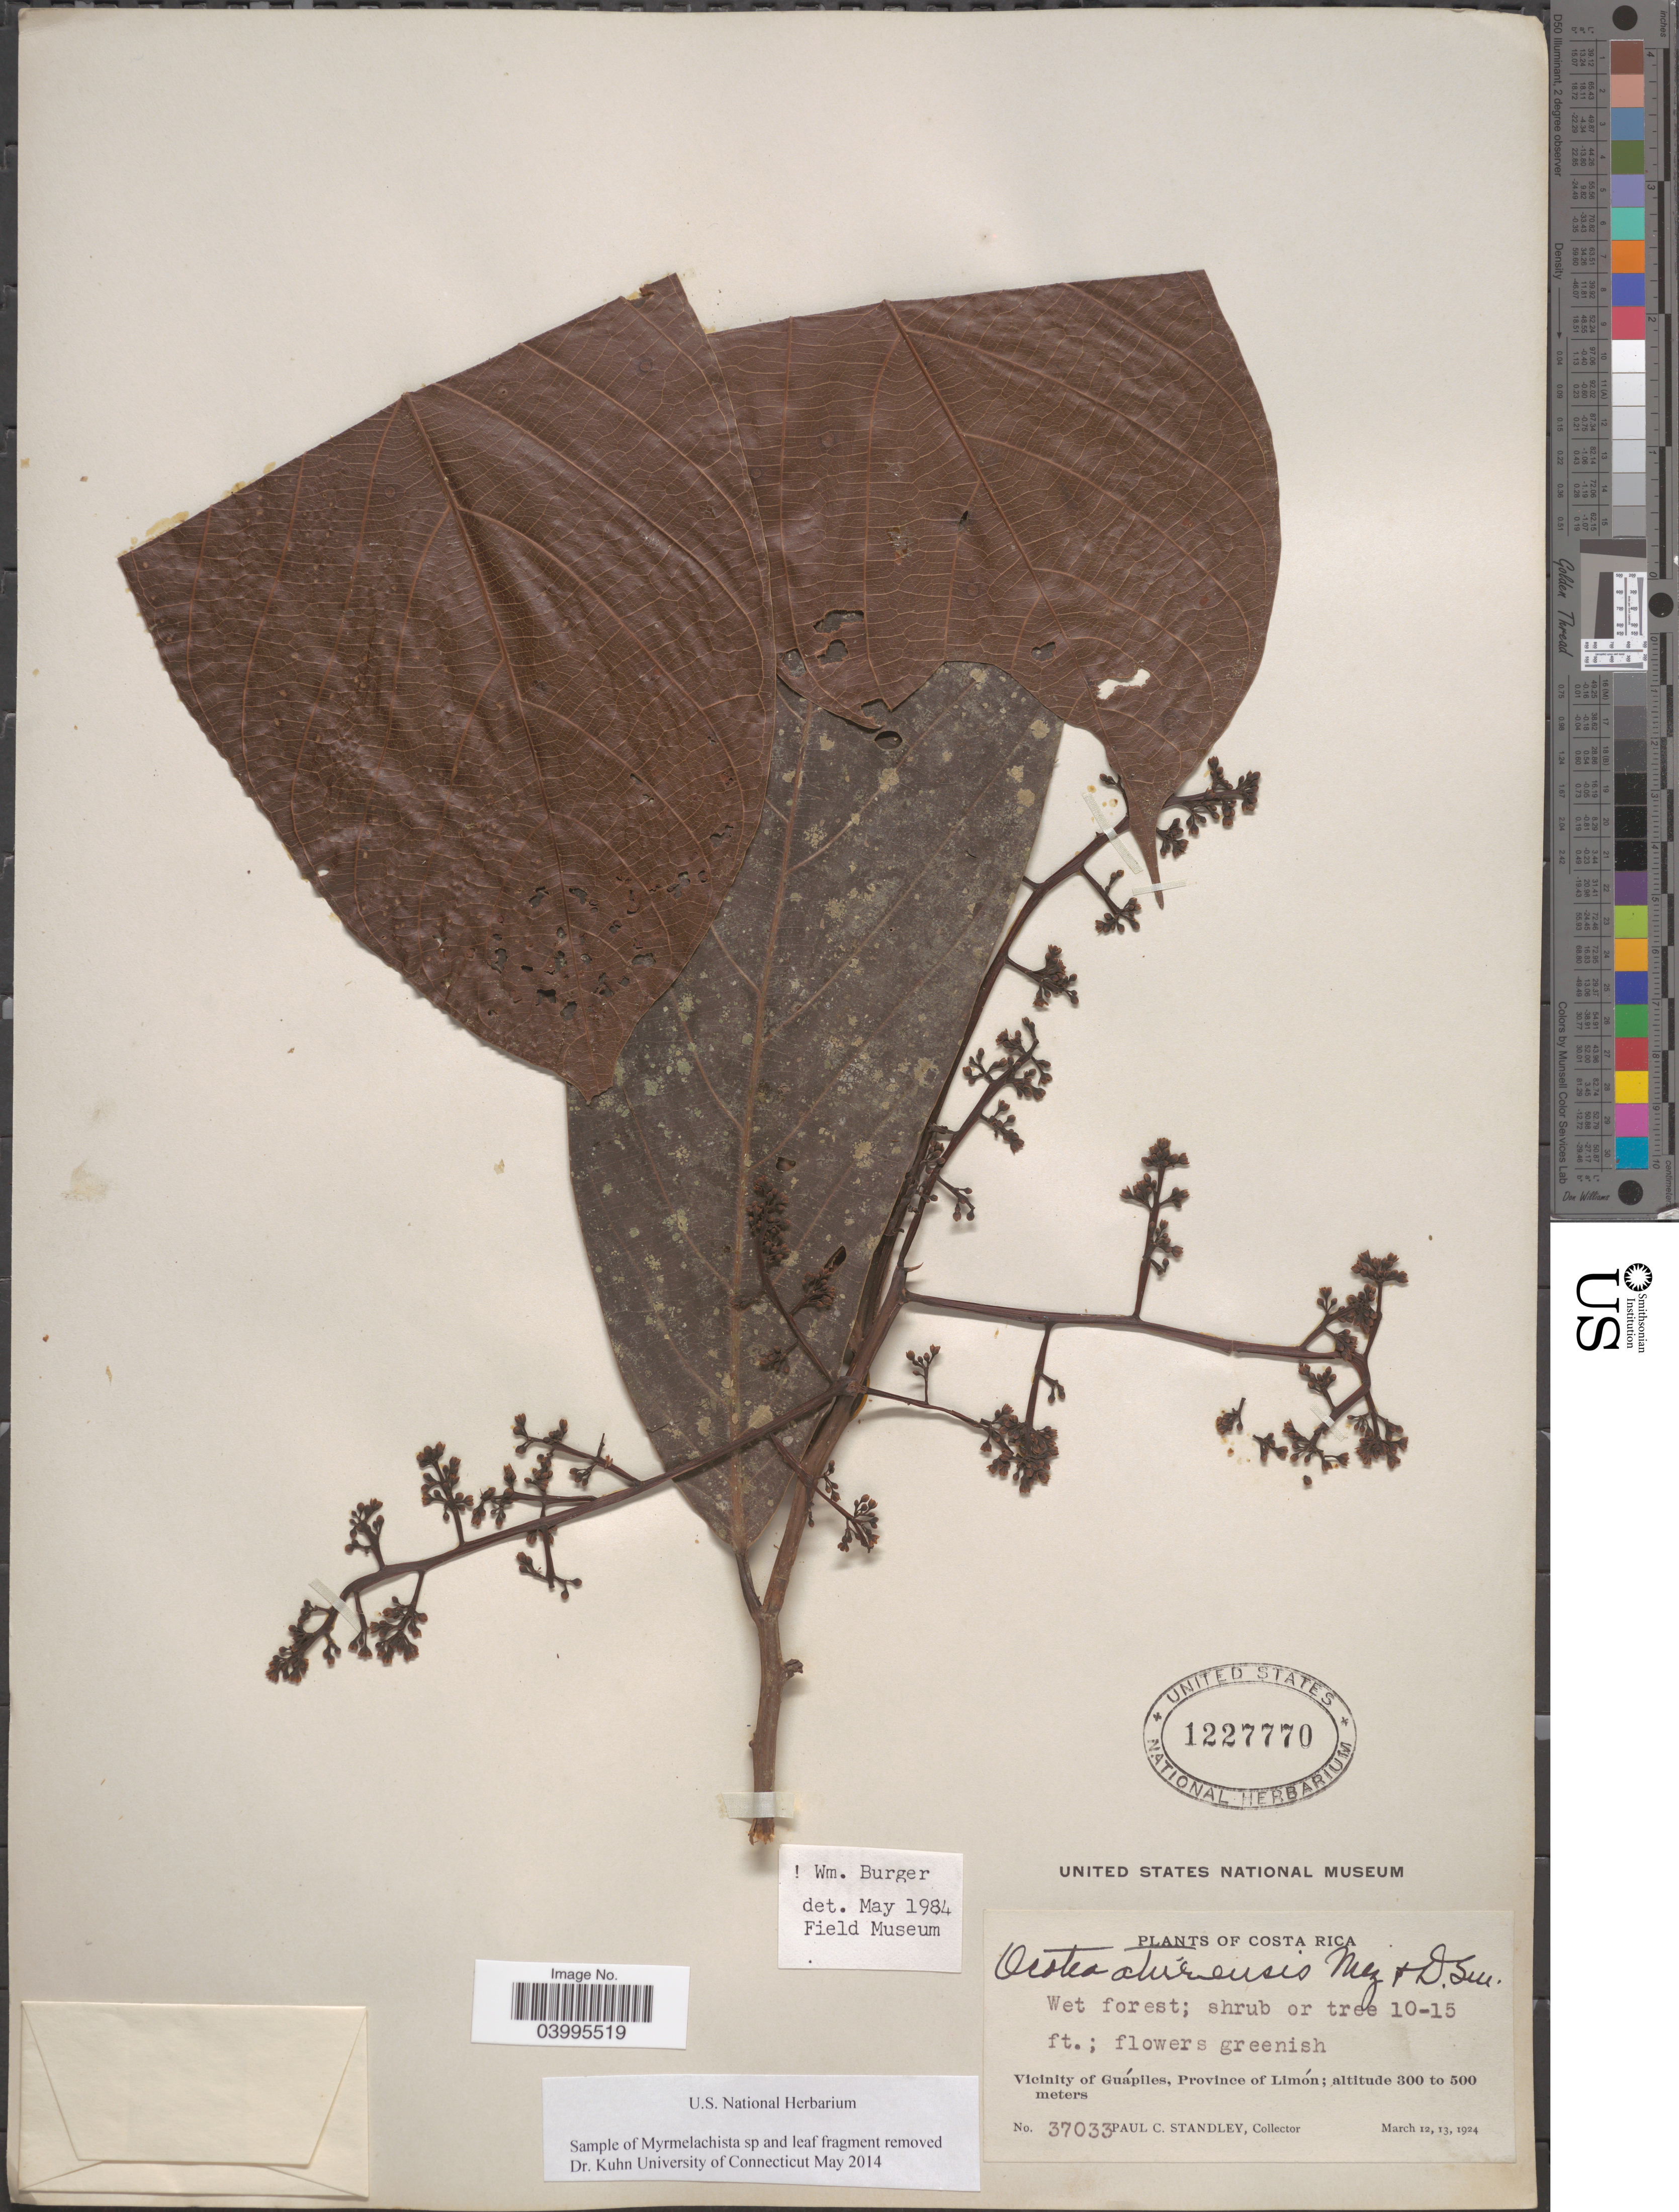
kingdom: Plantae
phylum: Tracheophyta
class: Magnoliopsida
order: Laurales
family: Lauraceae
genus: Ocotea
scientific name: Ocotea atirrensis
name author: Mez & Donn. Sm.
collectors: P. C. Standley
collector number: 37033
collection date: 1924-03-12/1924-03-13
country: Costa Rica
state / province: Limón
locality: Vicinity of Guápiles.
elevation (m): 300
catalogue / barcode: US 1227770